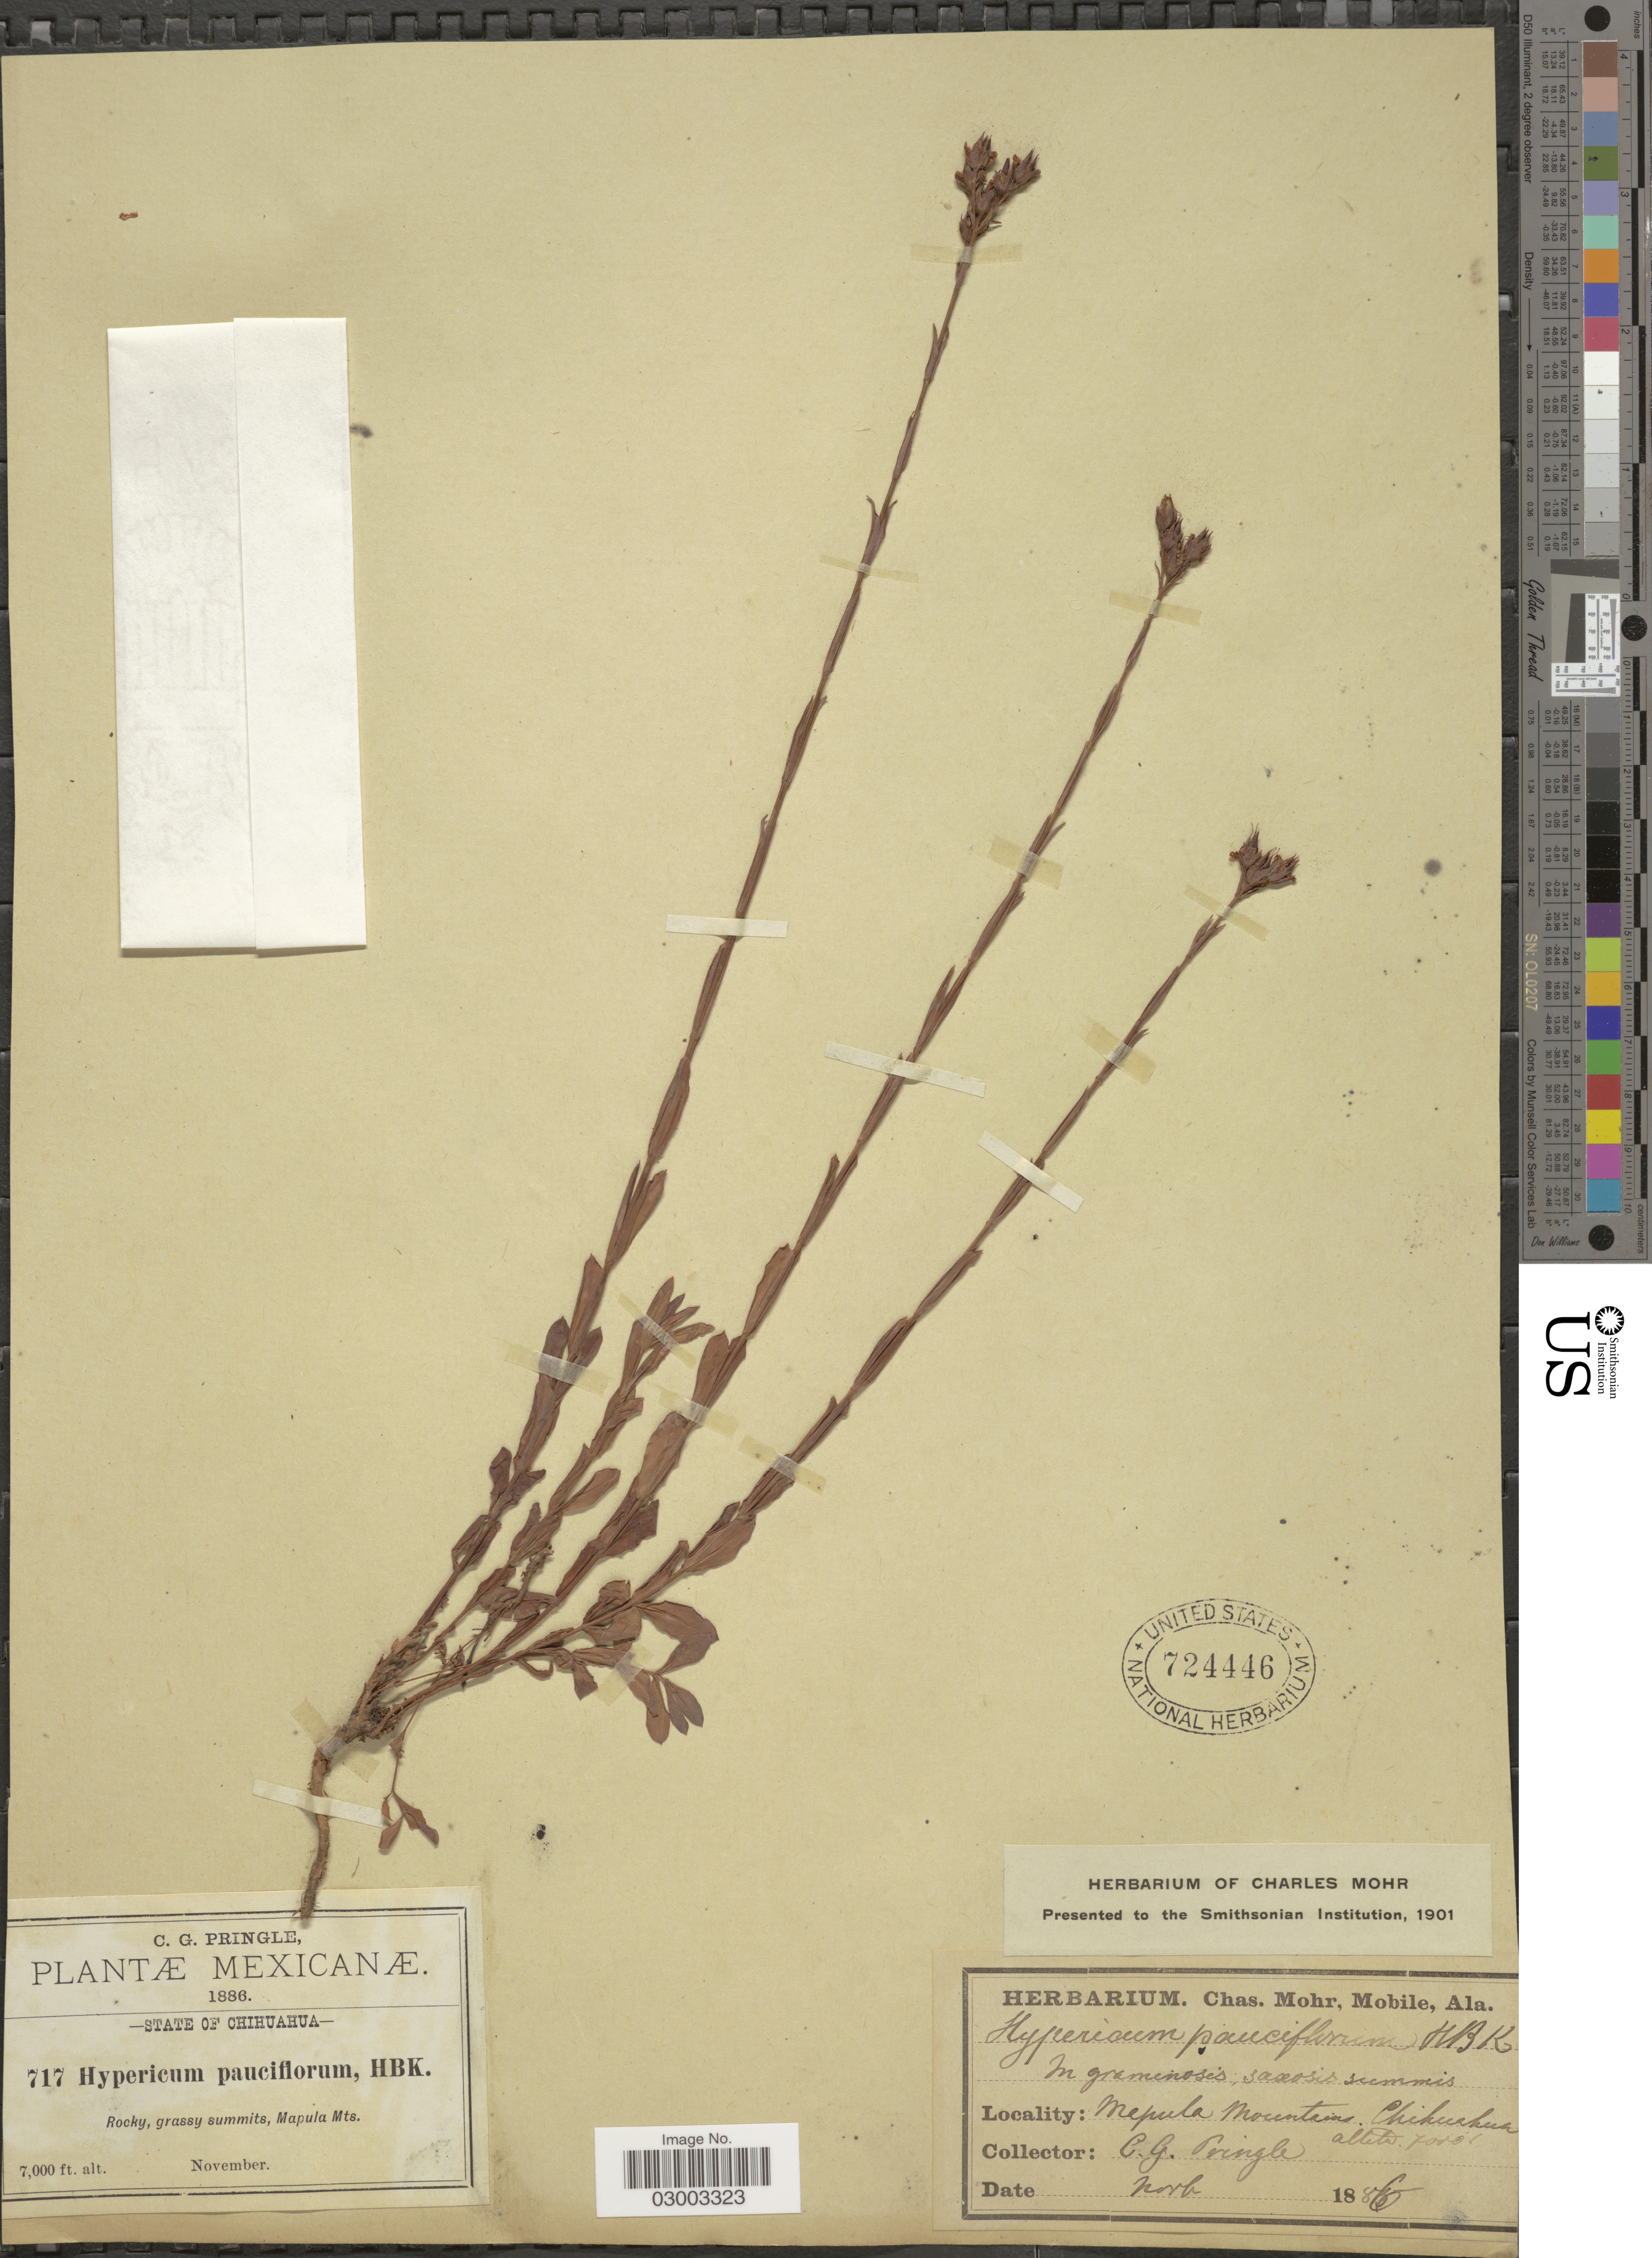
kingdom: Plantae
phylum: Tracheophyta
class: Magnoliopsida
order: Malpighiales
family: Hypericaceae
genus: Hypericum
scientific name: Hypericum pauciflorum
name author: Kunth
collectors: C. G. Pringle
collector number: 717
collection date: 1886-11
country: Mexico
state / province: Chihuahua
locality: State of Chihuahua. Rocky, grassy summits, Mapula Mts.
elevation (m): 2134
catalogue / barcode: US 724446